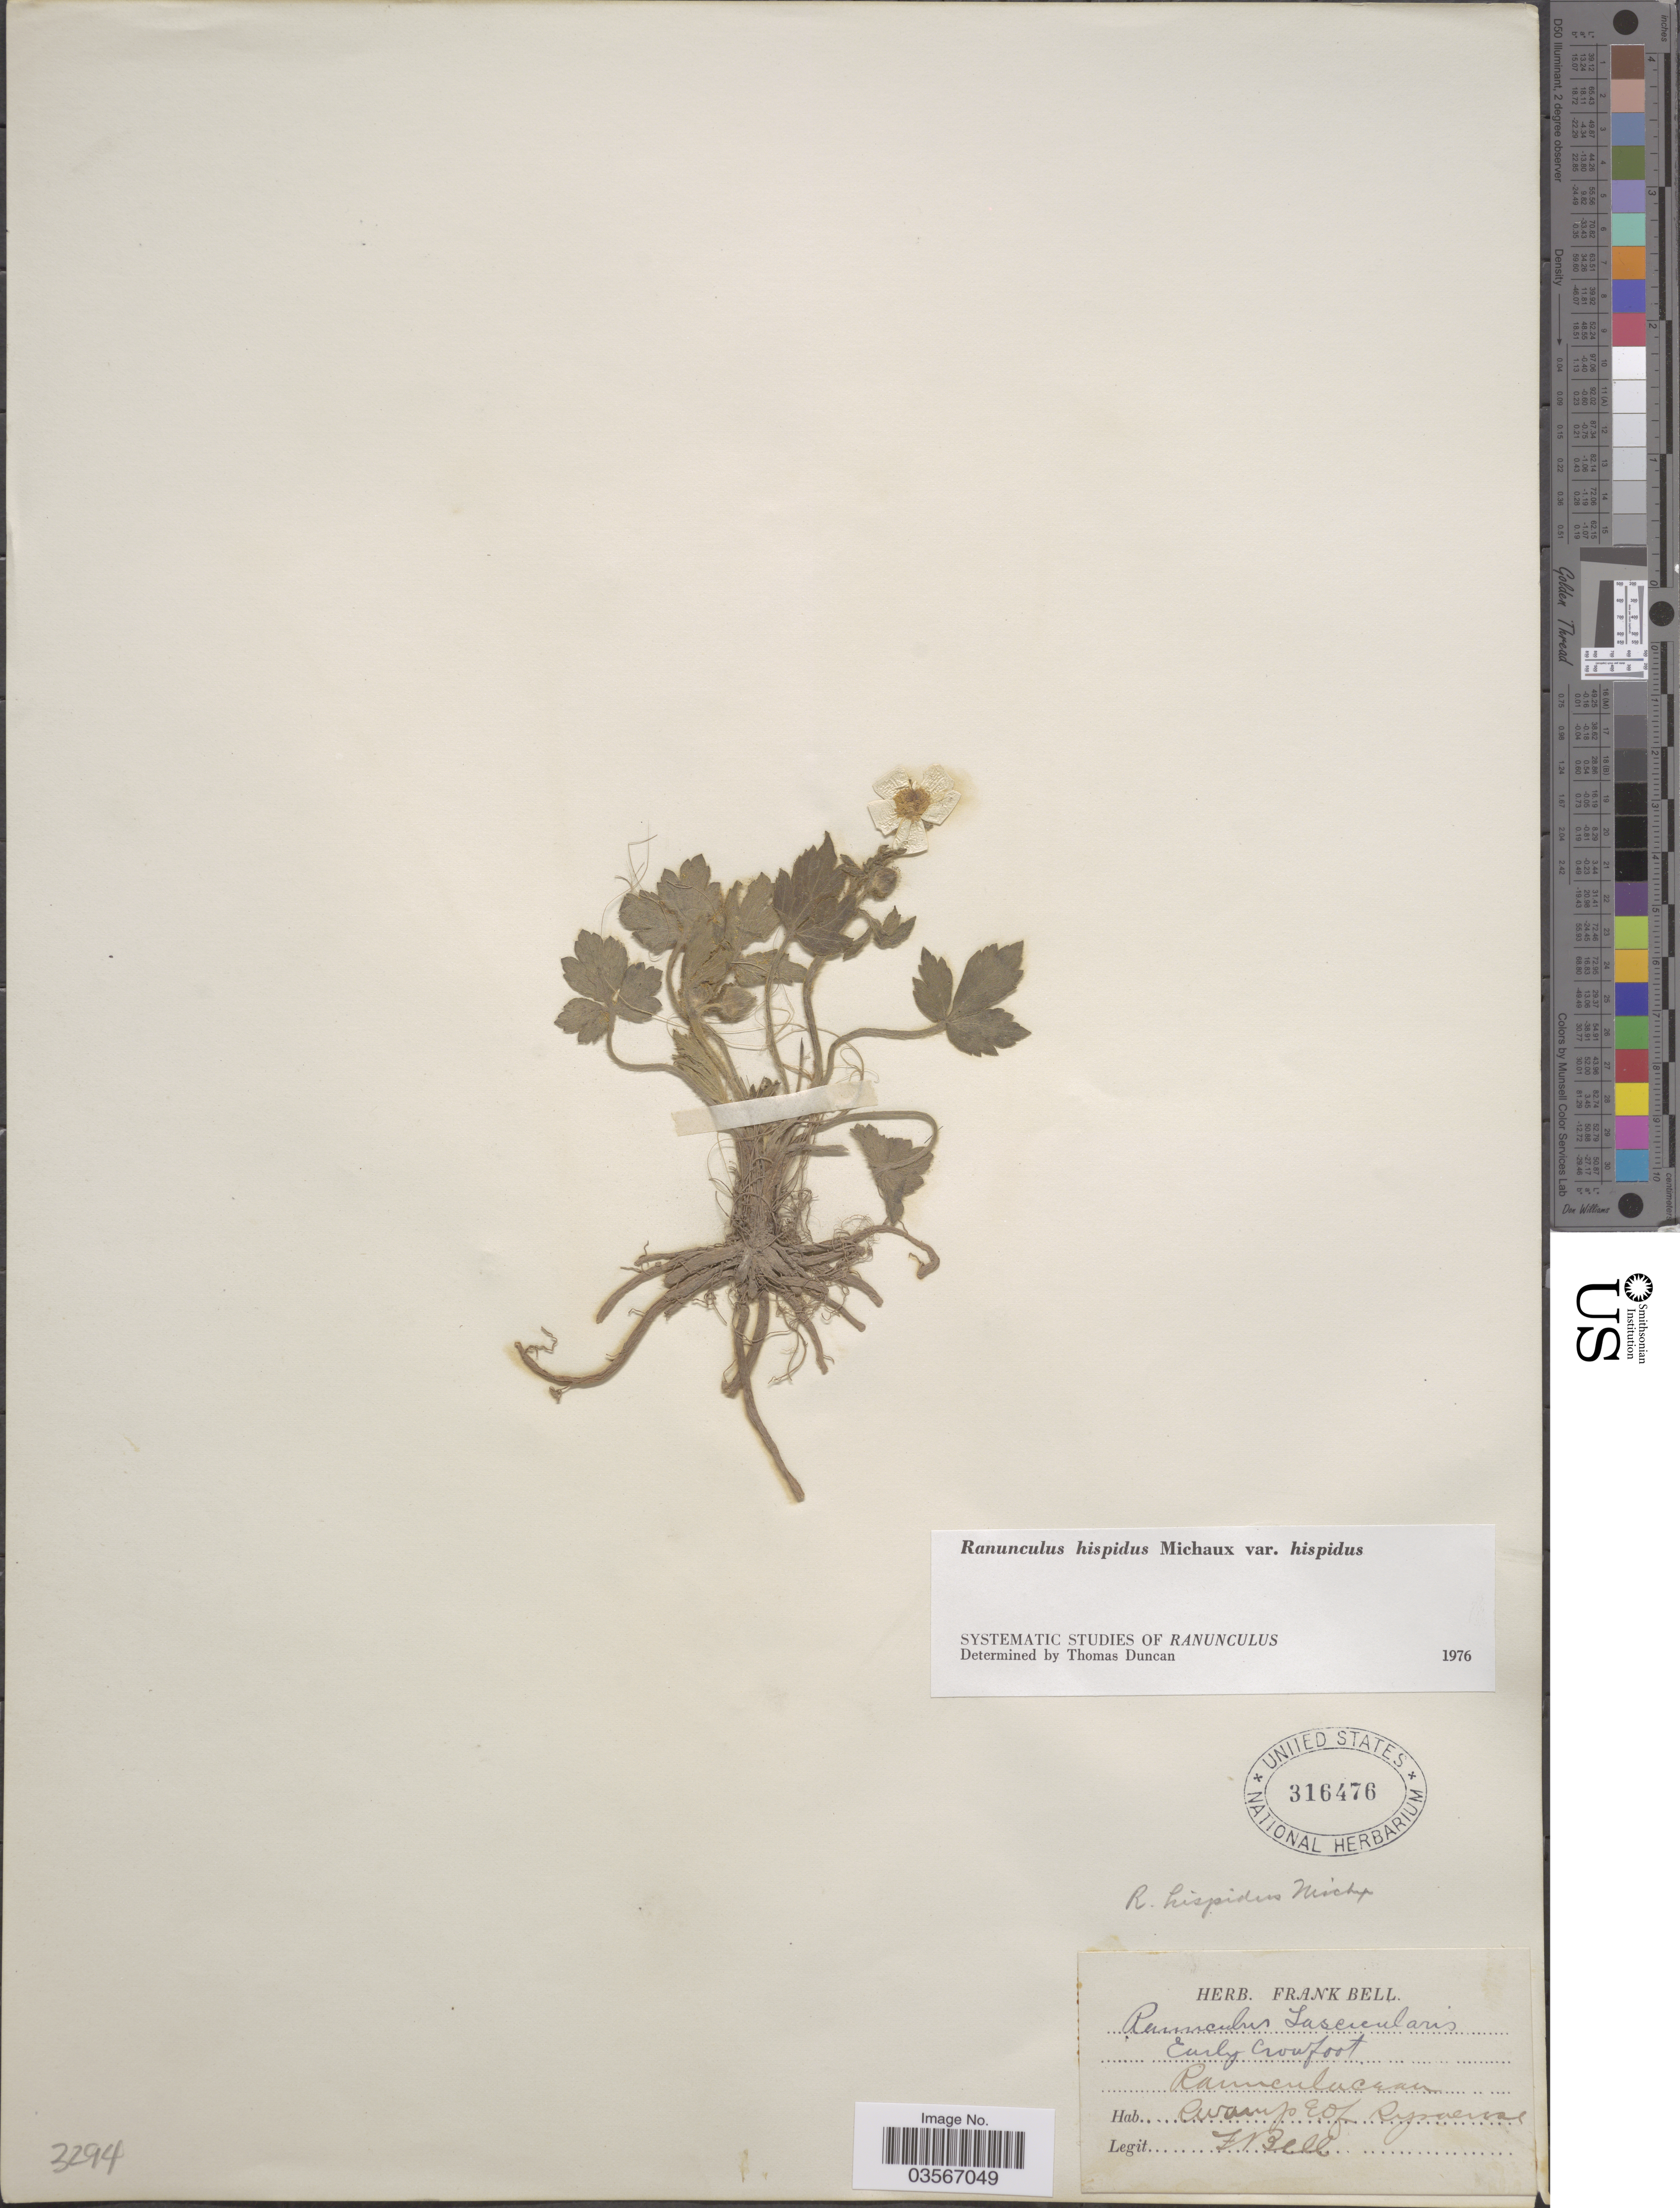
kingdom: Plantae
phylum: Tracheophyta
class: Magnoliopsida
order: Ranunculales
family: Ranunculaceae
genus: Ranunculus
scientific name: Ranunculus hispidus var. hispidus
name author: Michx.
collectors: F. Bell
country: United States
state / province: New York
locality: Early Crowfoot, Swamp E of Syracuse.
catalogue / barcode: US 316476